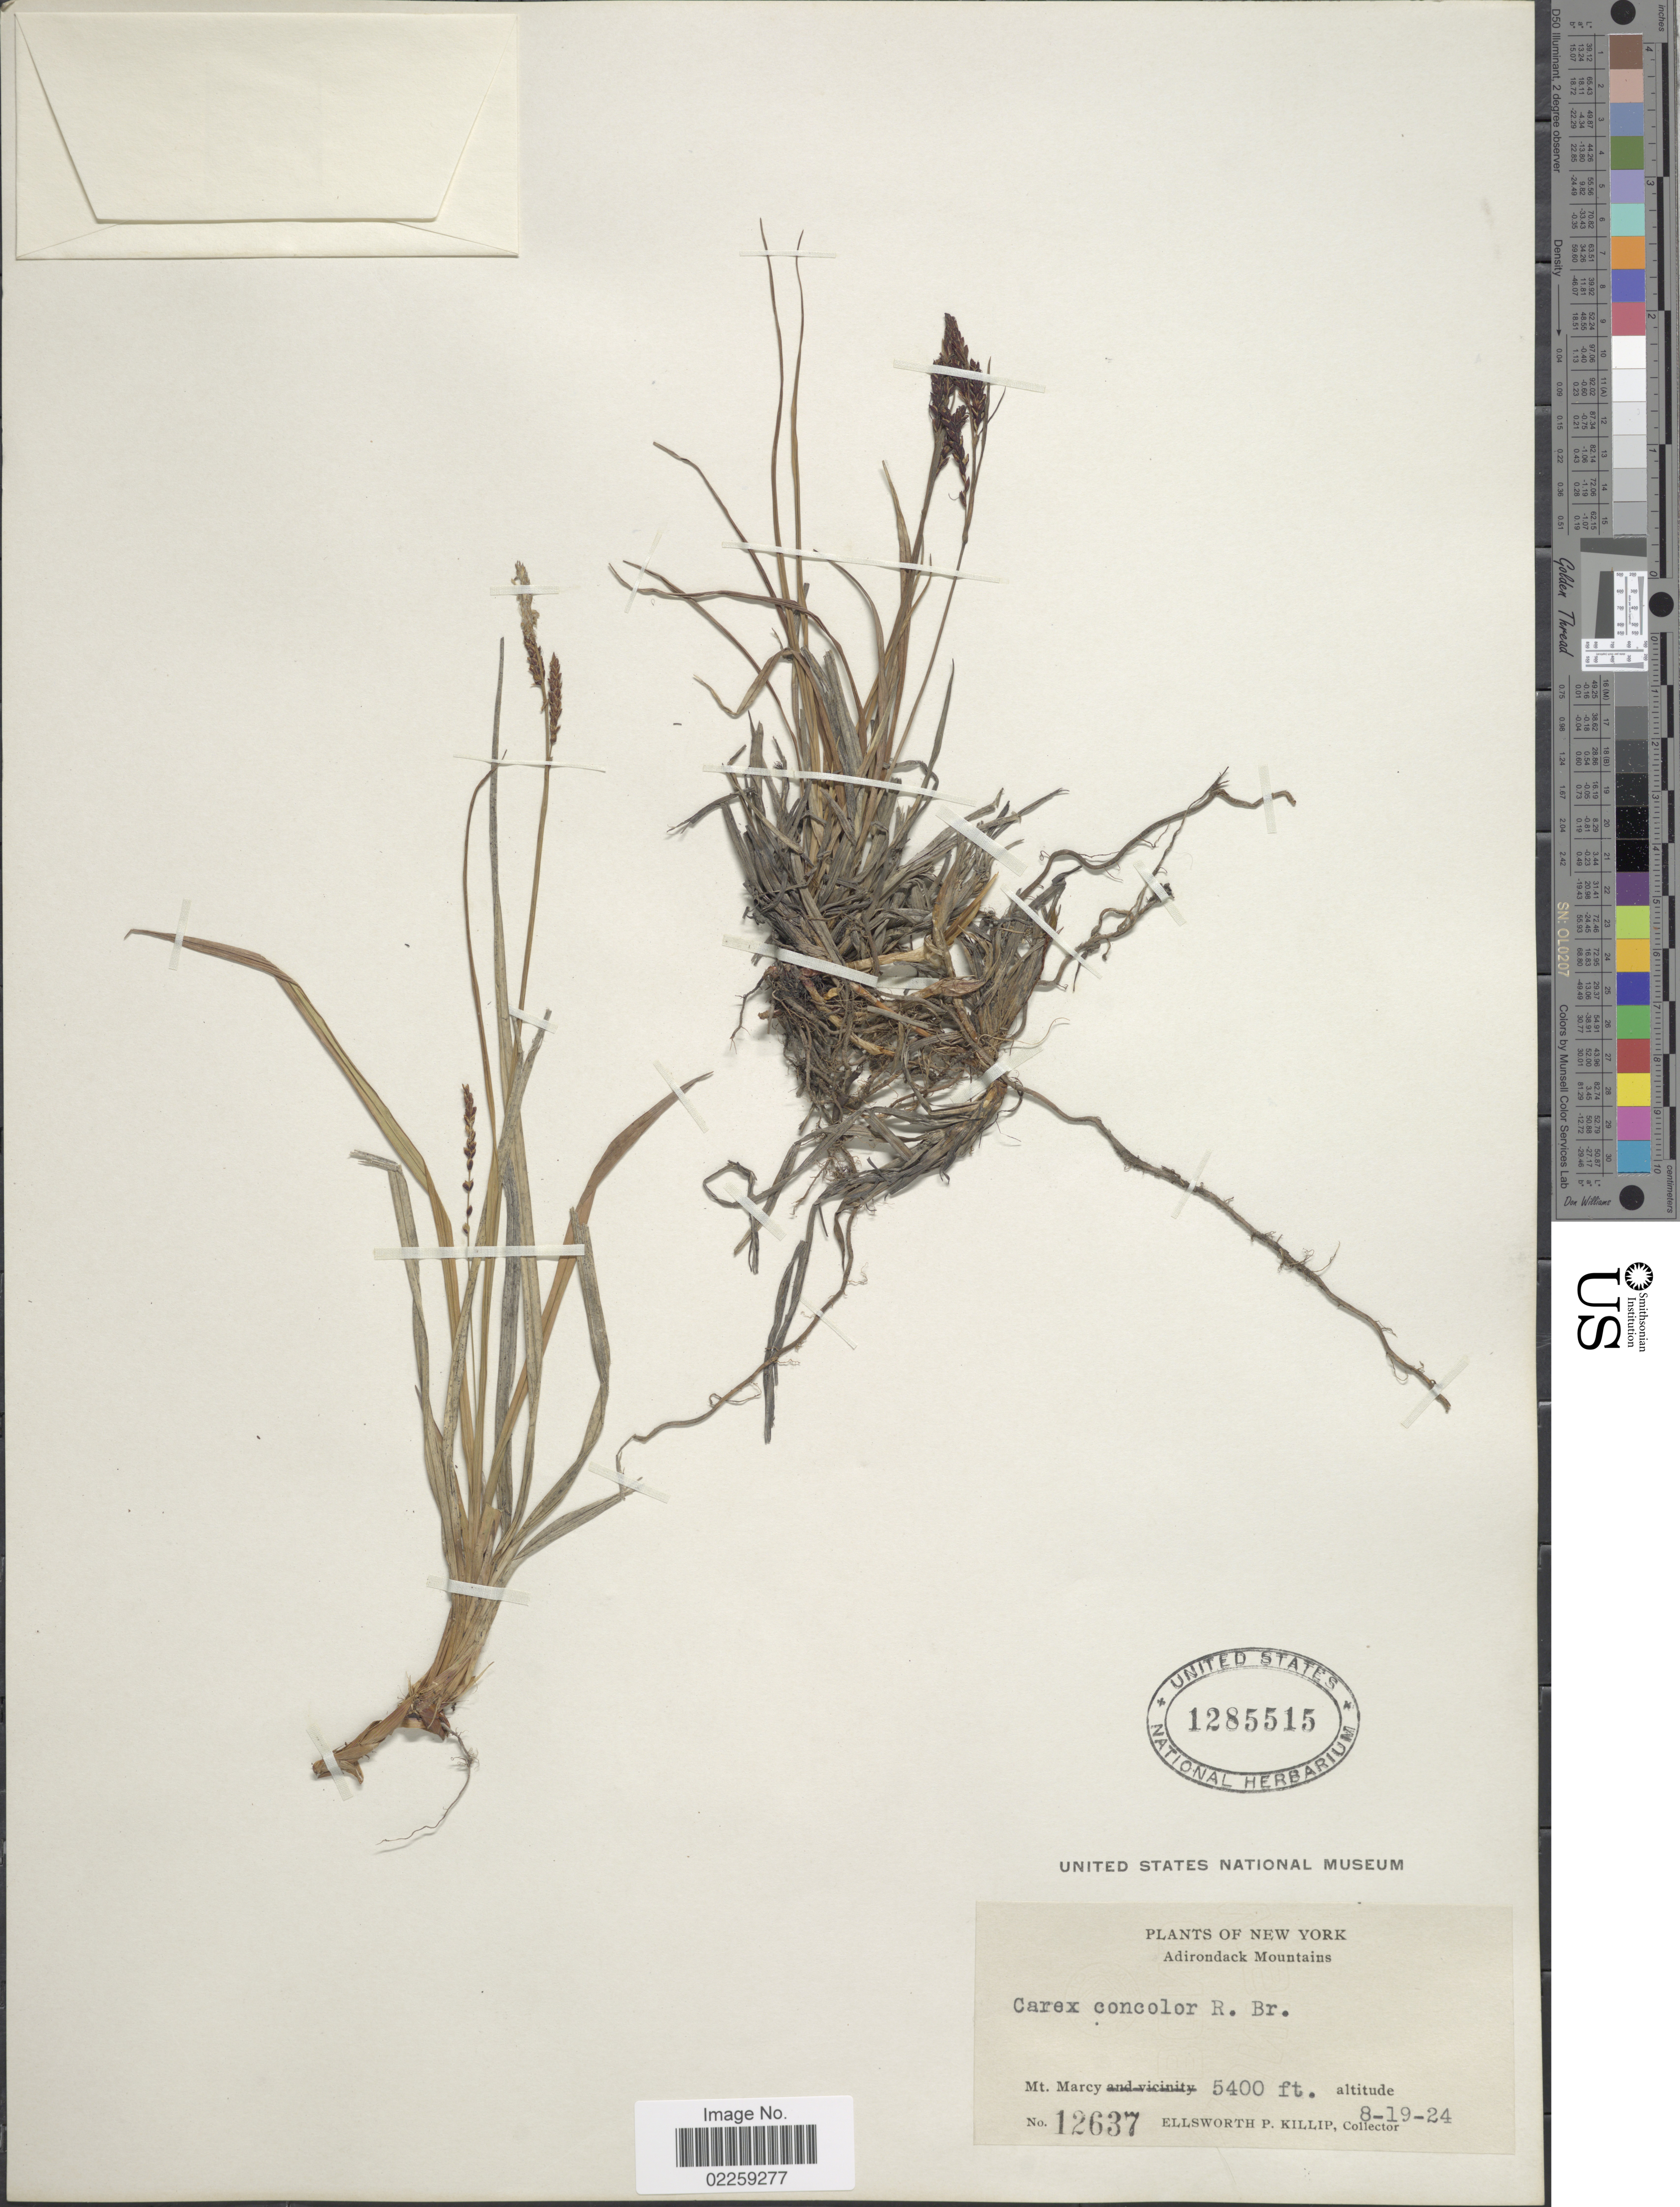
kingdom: Plantae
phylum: Tracheophyta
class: Liliopsida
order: Poales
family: Cyperaceae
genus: Carex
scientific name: Carex bigelowii subsp. bigelowii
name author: Torr. ex Schwein.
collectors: E. P. Killip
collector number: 12637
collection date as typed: Transcribed d/m/y: 19/8/24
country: United States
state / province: New York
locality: Mt. Marcy. Adirondack Mountains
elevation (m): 1646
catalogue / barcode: US 1285515